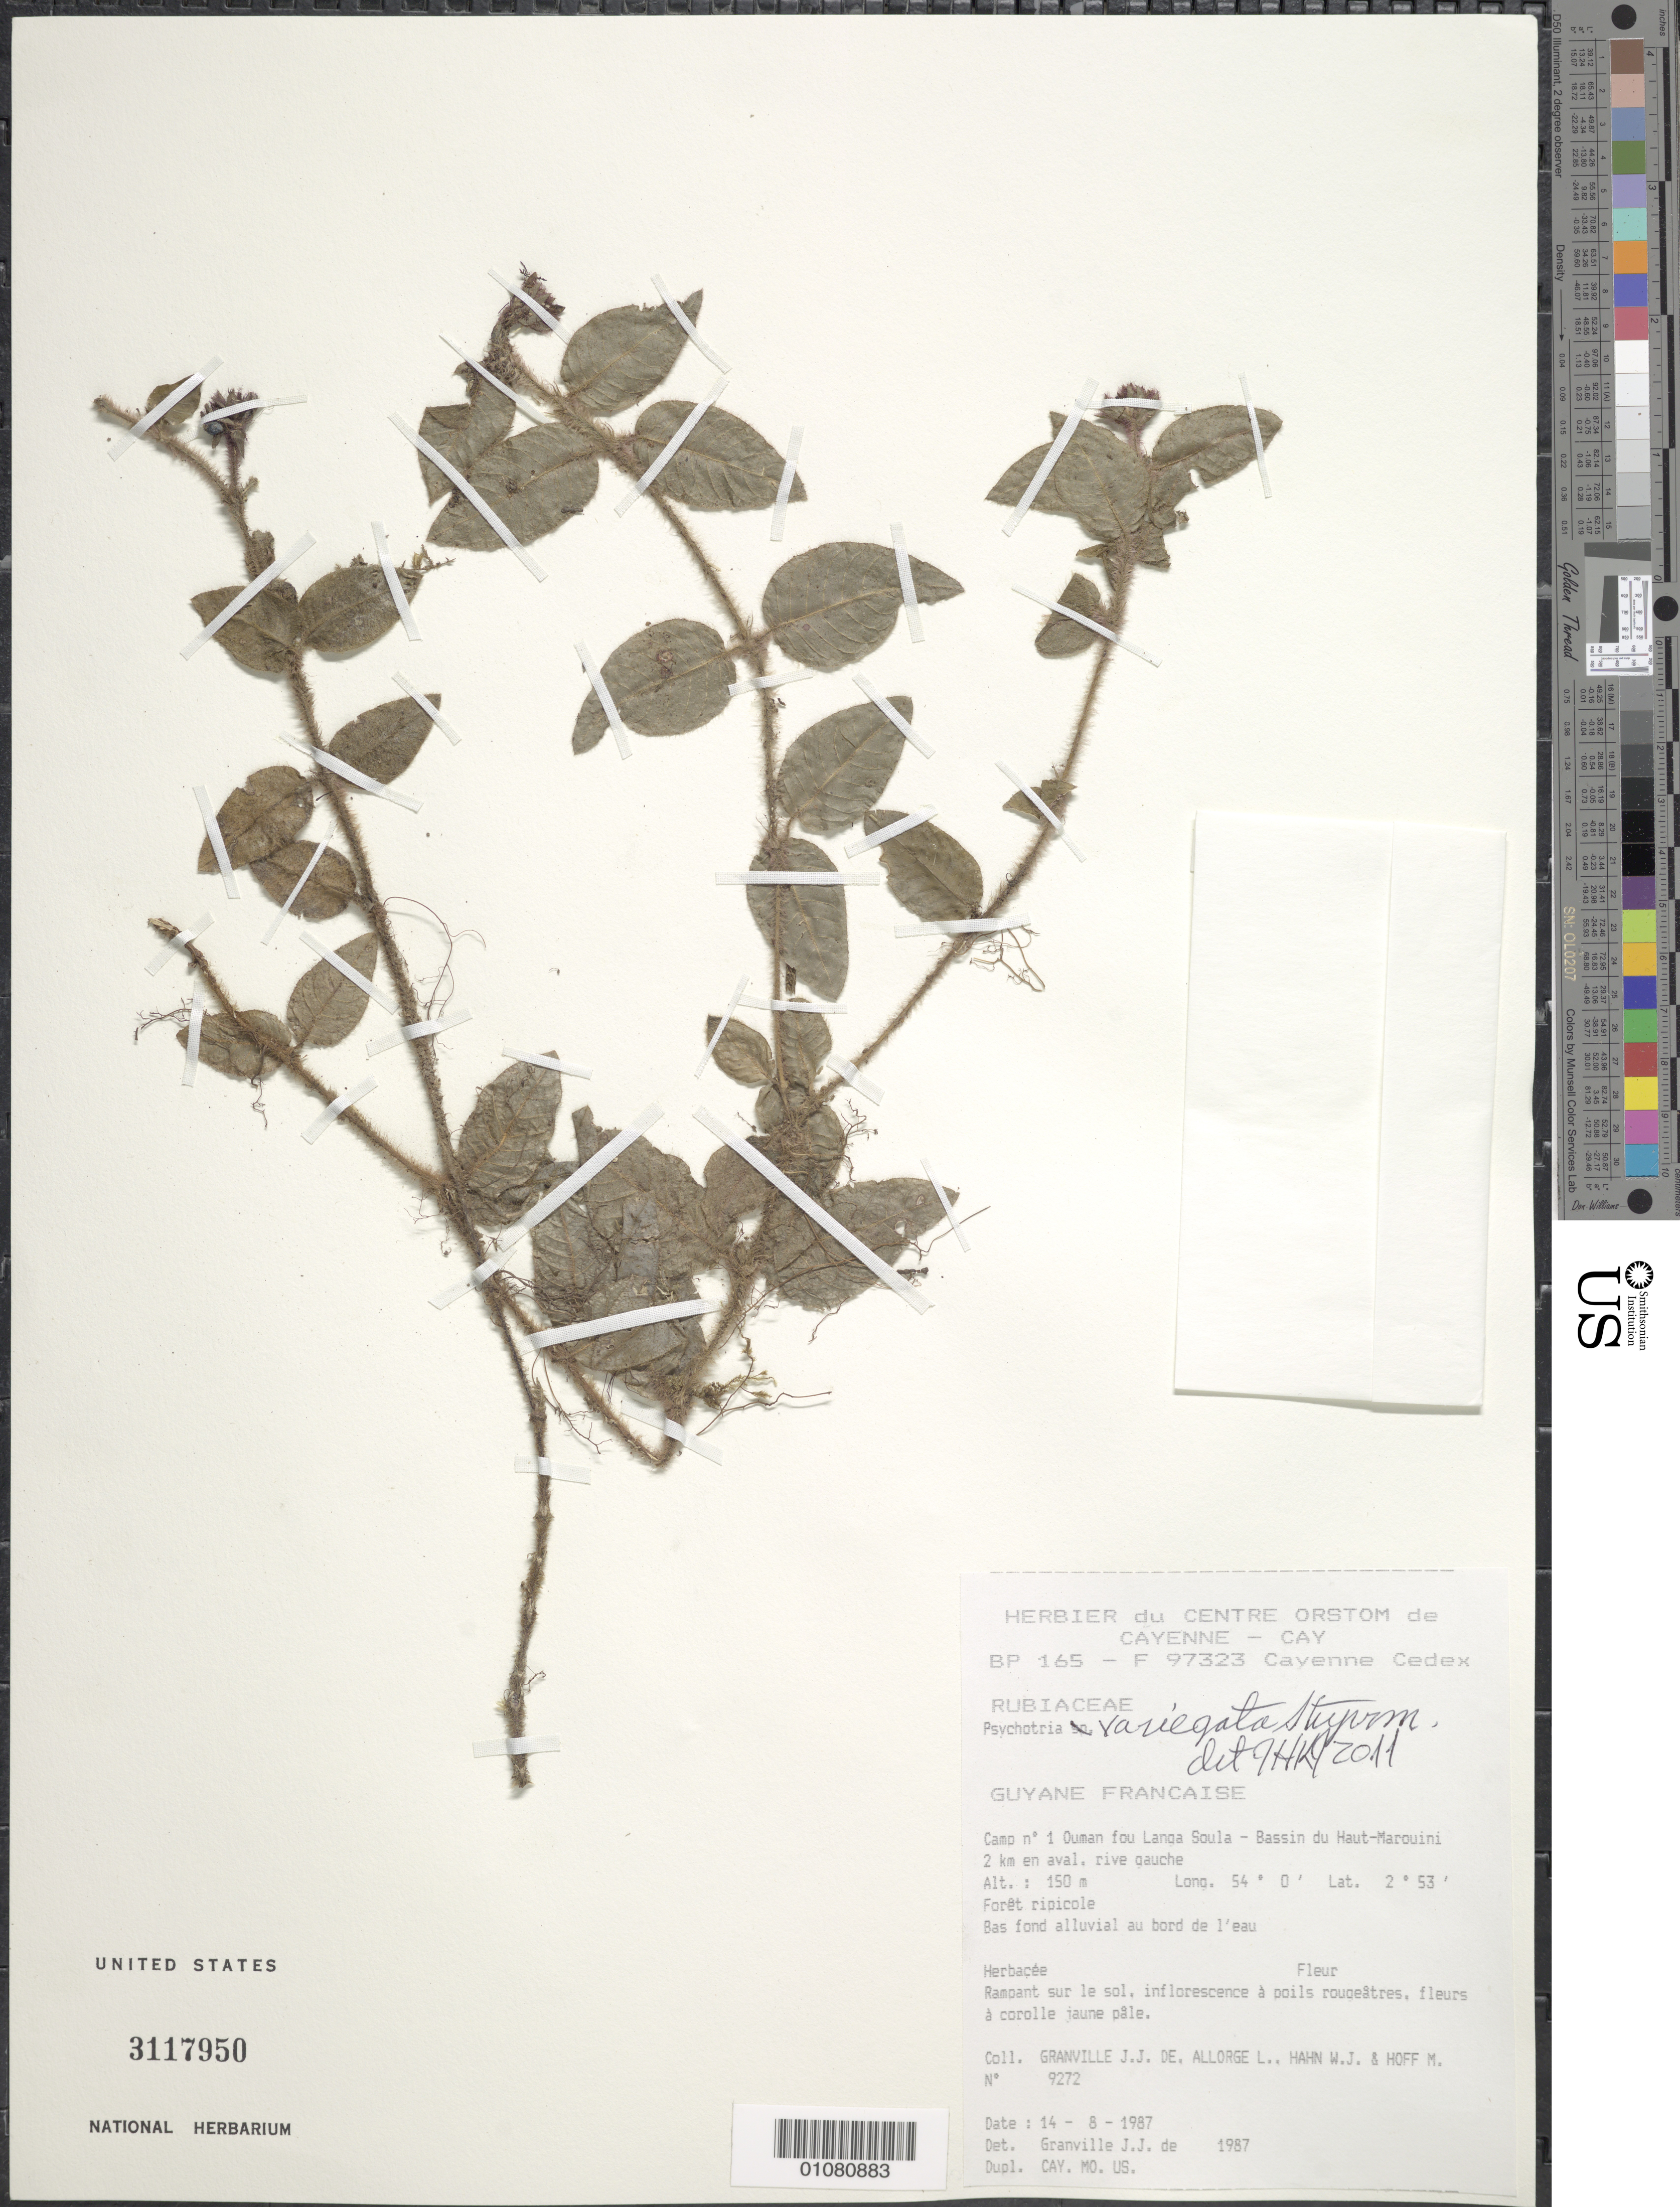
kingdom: Plantae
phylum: Tracheophyta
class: Magnoliopsida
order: Gentianales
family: Rubiaceae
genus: Palicourea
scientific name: Palicourea debilis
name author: (Müll. Arg.) Delprete & J.H. Kirkbr.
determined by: Kirkbride, J. H., Jr.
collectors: J.-J. de Granville, L. Allorge, W. J. Hahn & M. Hoff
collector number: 9272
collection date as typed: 14-Aug-87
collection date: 1987-08-14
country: French Guiana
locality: Camp #1, Ouman fou Langa Soula, Bassin du Haut-Marouini. 2 km en aval. Rive gauche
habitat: Forêt ripicole. Bas fond alluvial au bord de l'eau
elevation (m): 150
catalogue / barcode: US 3117950